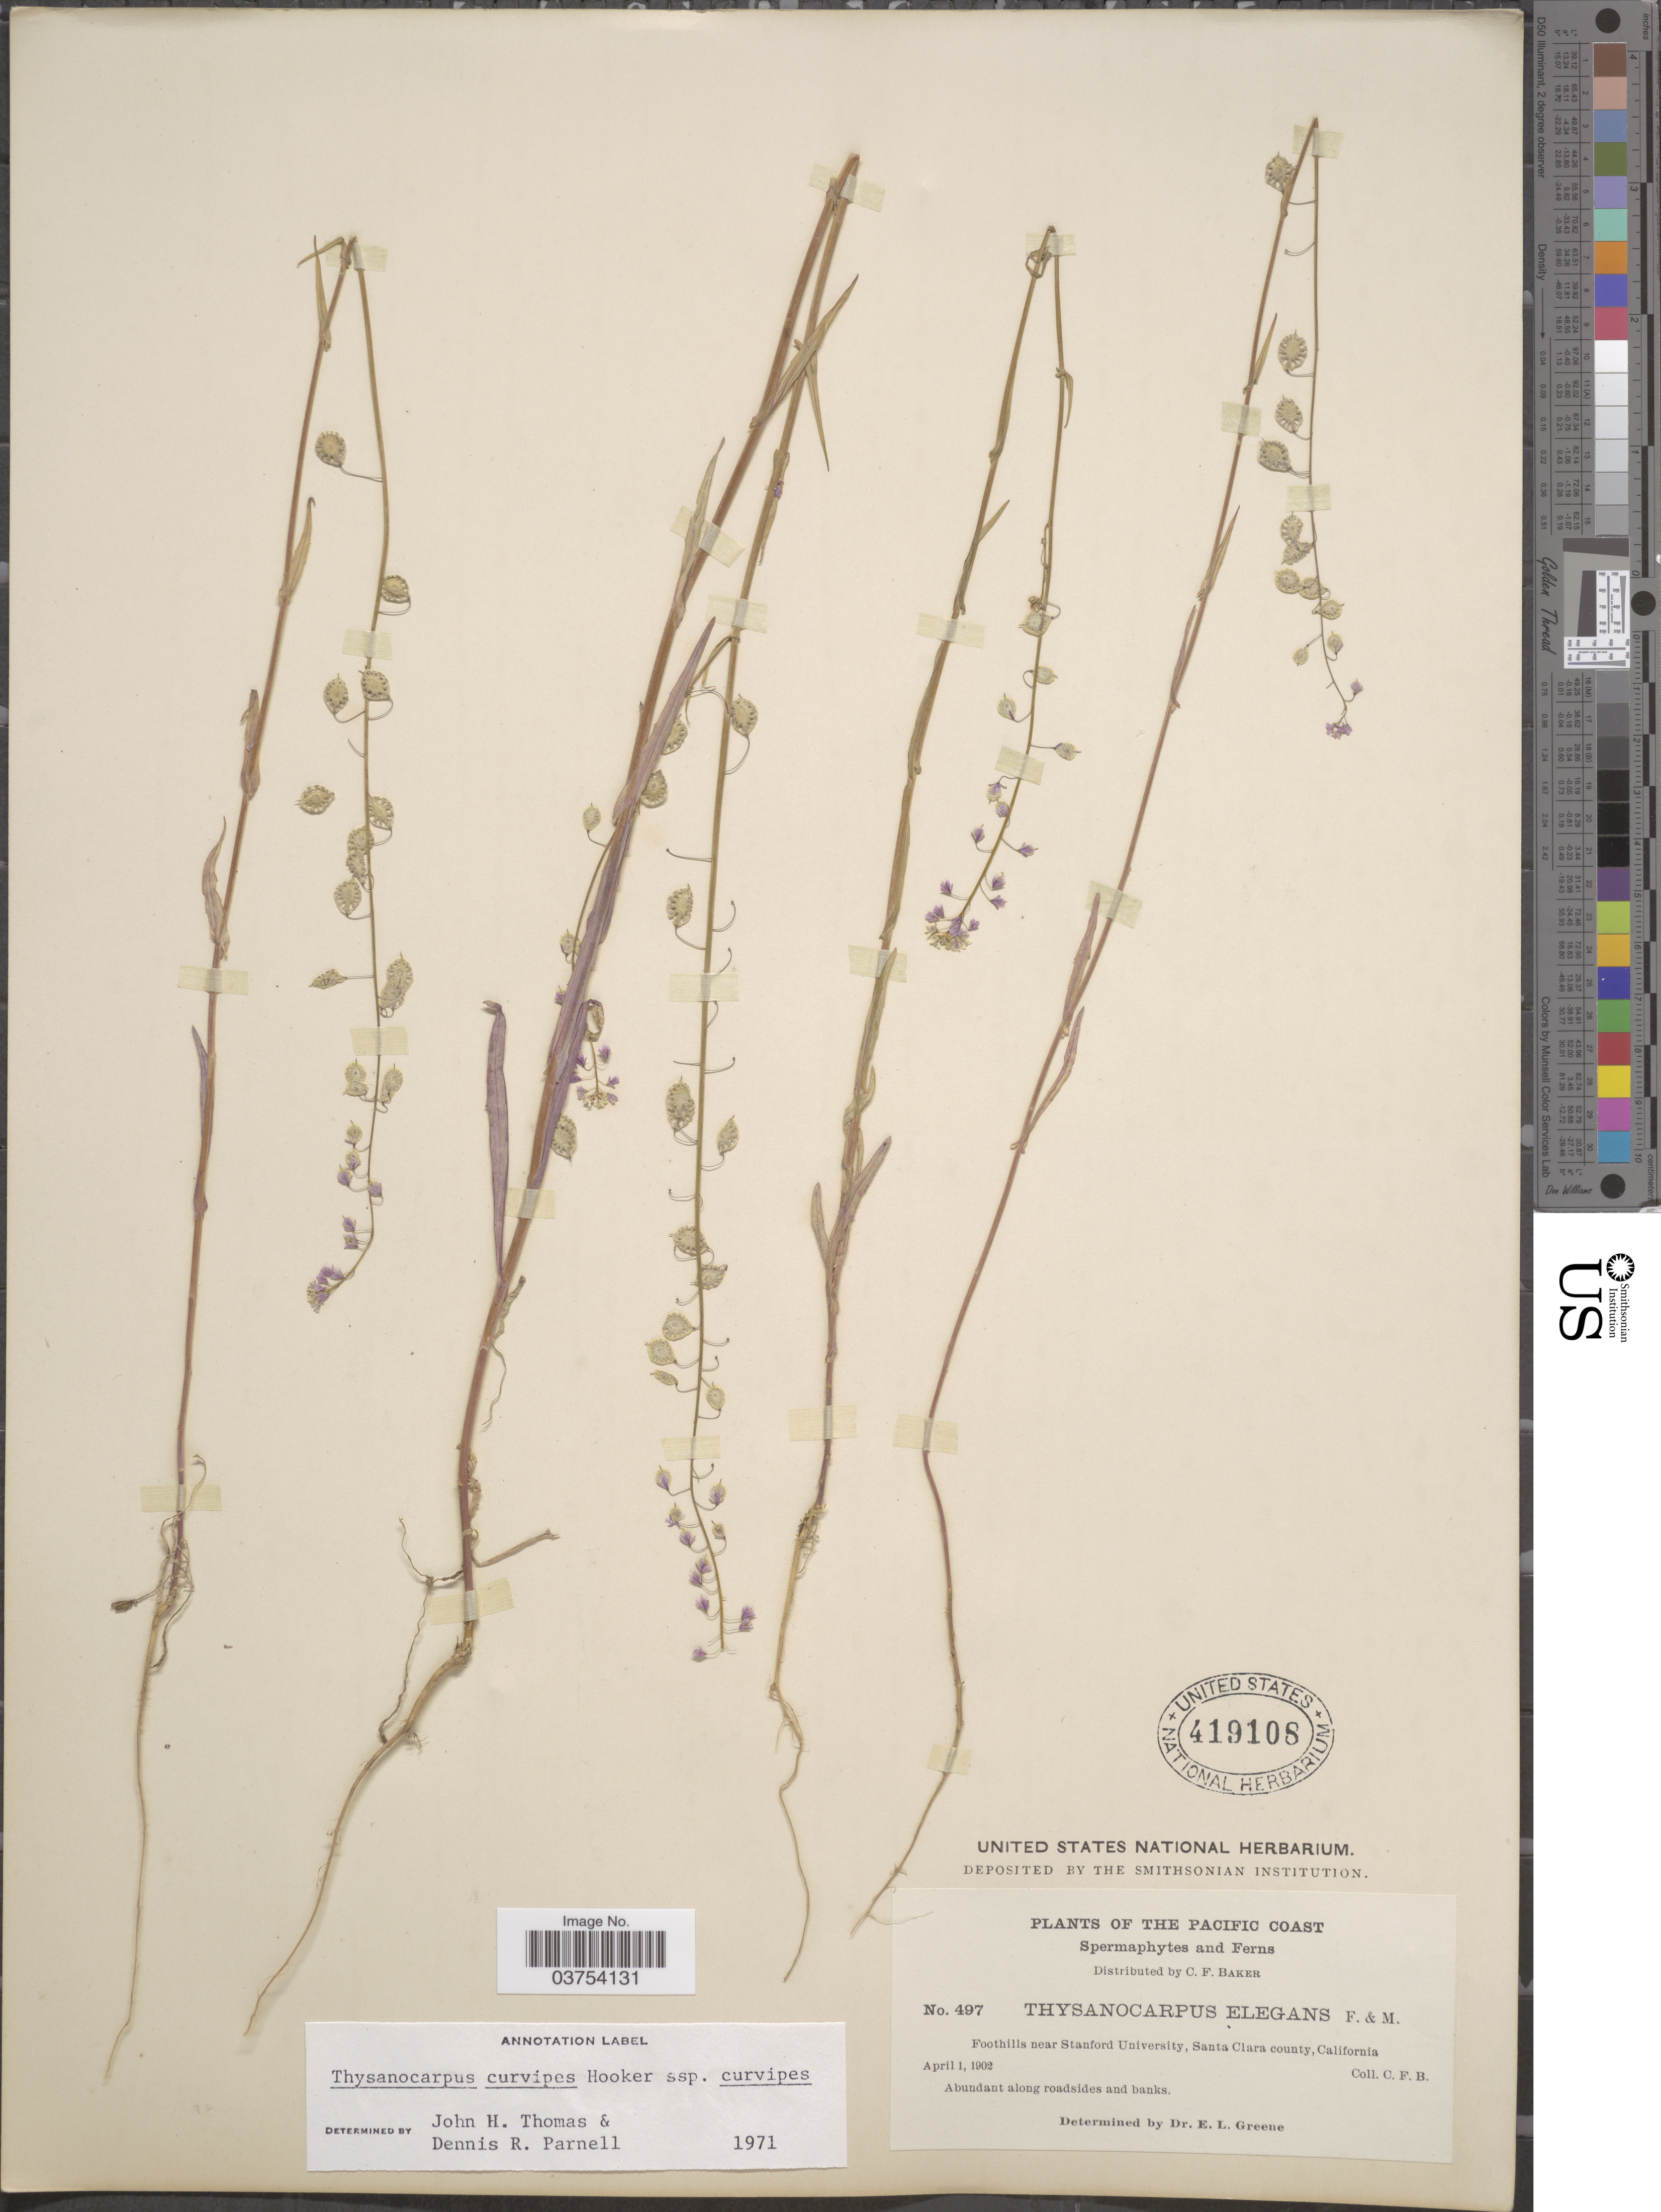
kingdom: Plantae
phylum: Tracheophyta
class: Magnoliopsida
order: Brassicales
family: Brassicaceae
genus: Thysanocarpus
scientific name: Thysanocarpus curvipes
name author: Hook.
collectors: C. F. Baker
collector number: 497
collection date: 1902-04-01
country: United States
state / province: California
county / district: Santa Clara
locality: The Pacific Coast. Foothills near Stanford University, Santa Clara county.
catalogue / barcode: US 419108